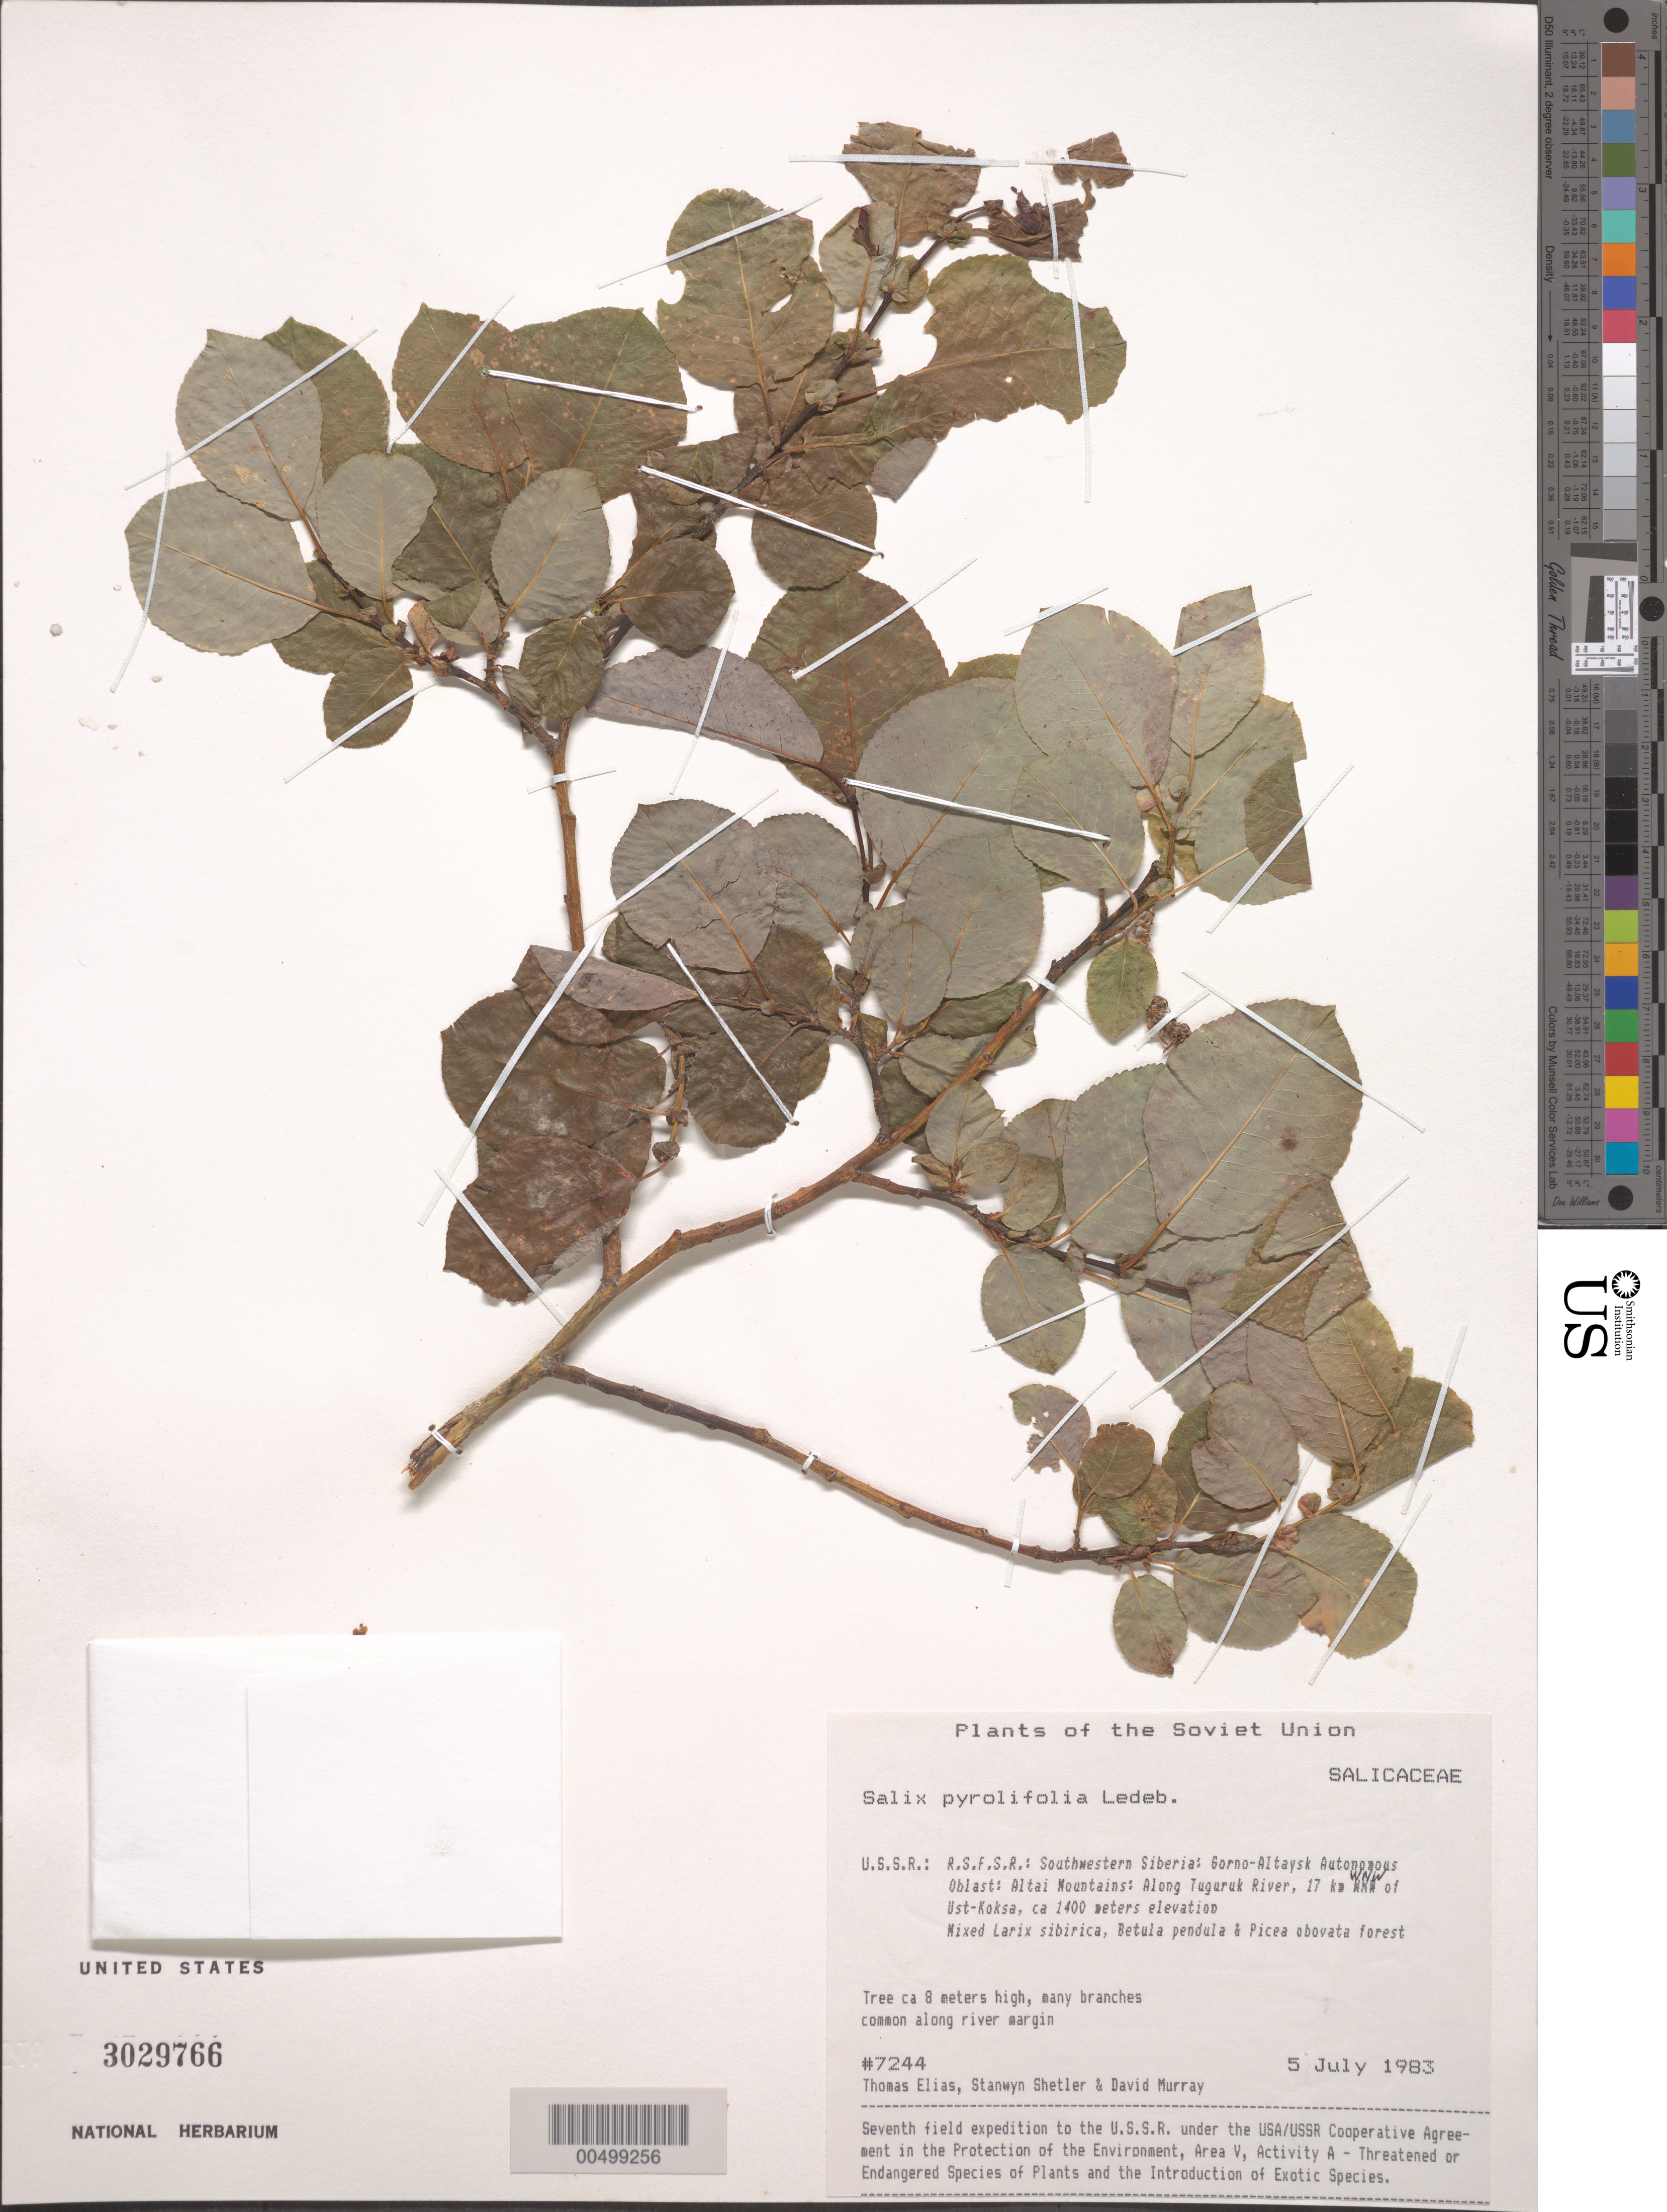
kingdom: Plantae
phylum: Tracheophyta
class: Magnoliopsida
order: Malpighiales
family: Salicaceae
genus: Salix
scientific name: Salix pyrifolia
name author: Ledeb.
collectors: T. Elias, S. Shetler & D. F. Murray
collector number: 7244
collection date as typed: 05 Jul 1983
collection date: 1983-07-05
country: Russian Federation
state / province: Altai Republic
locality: Altai Mountains, along Tuguruk River, 17 km WNW of Ust-Koksa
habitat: mixed Larix sibirica, Betula pendula and Picea obovata forest, common along river margin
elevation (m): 1400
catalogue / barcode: US 3029766